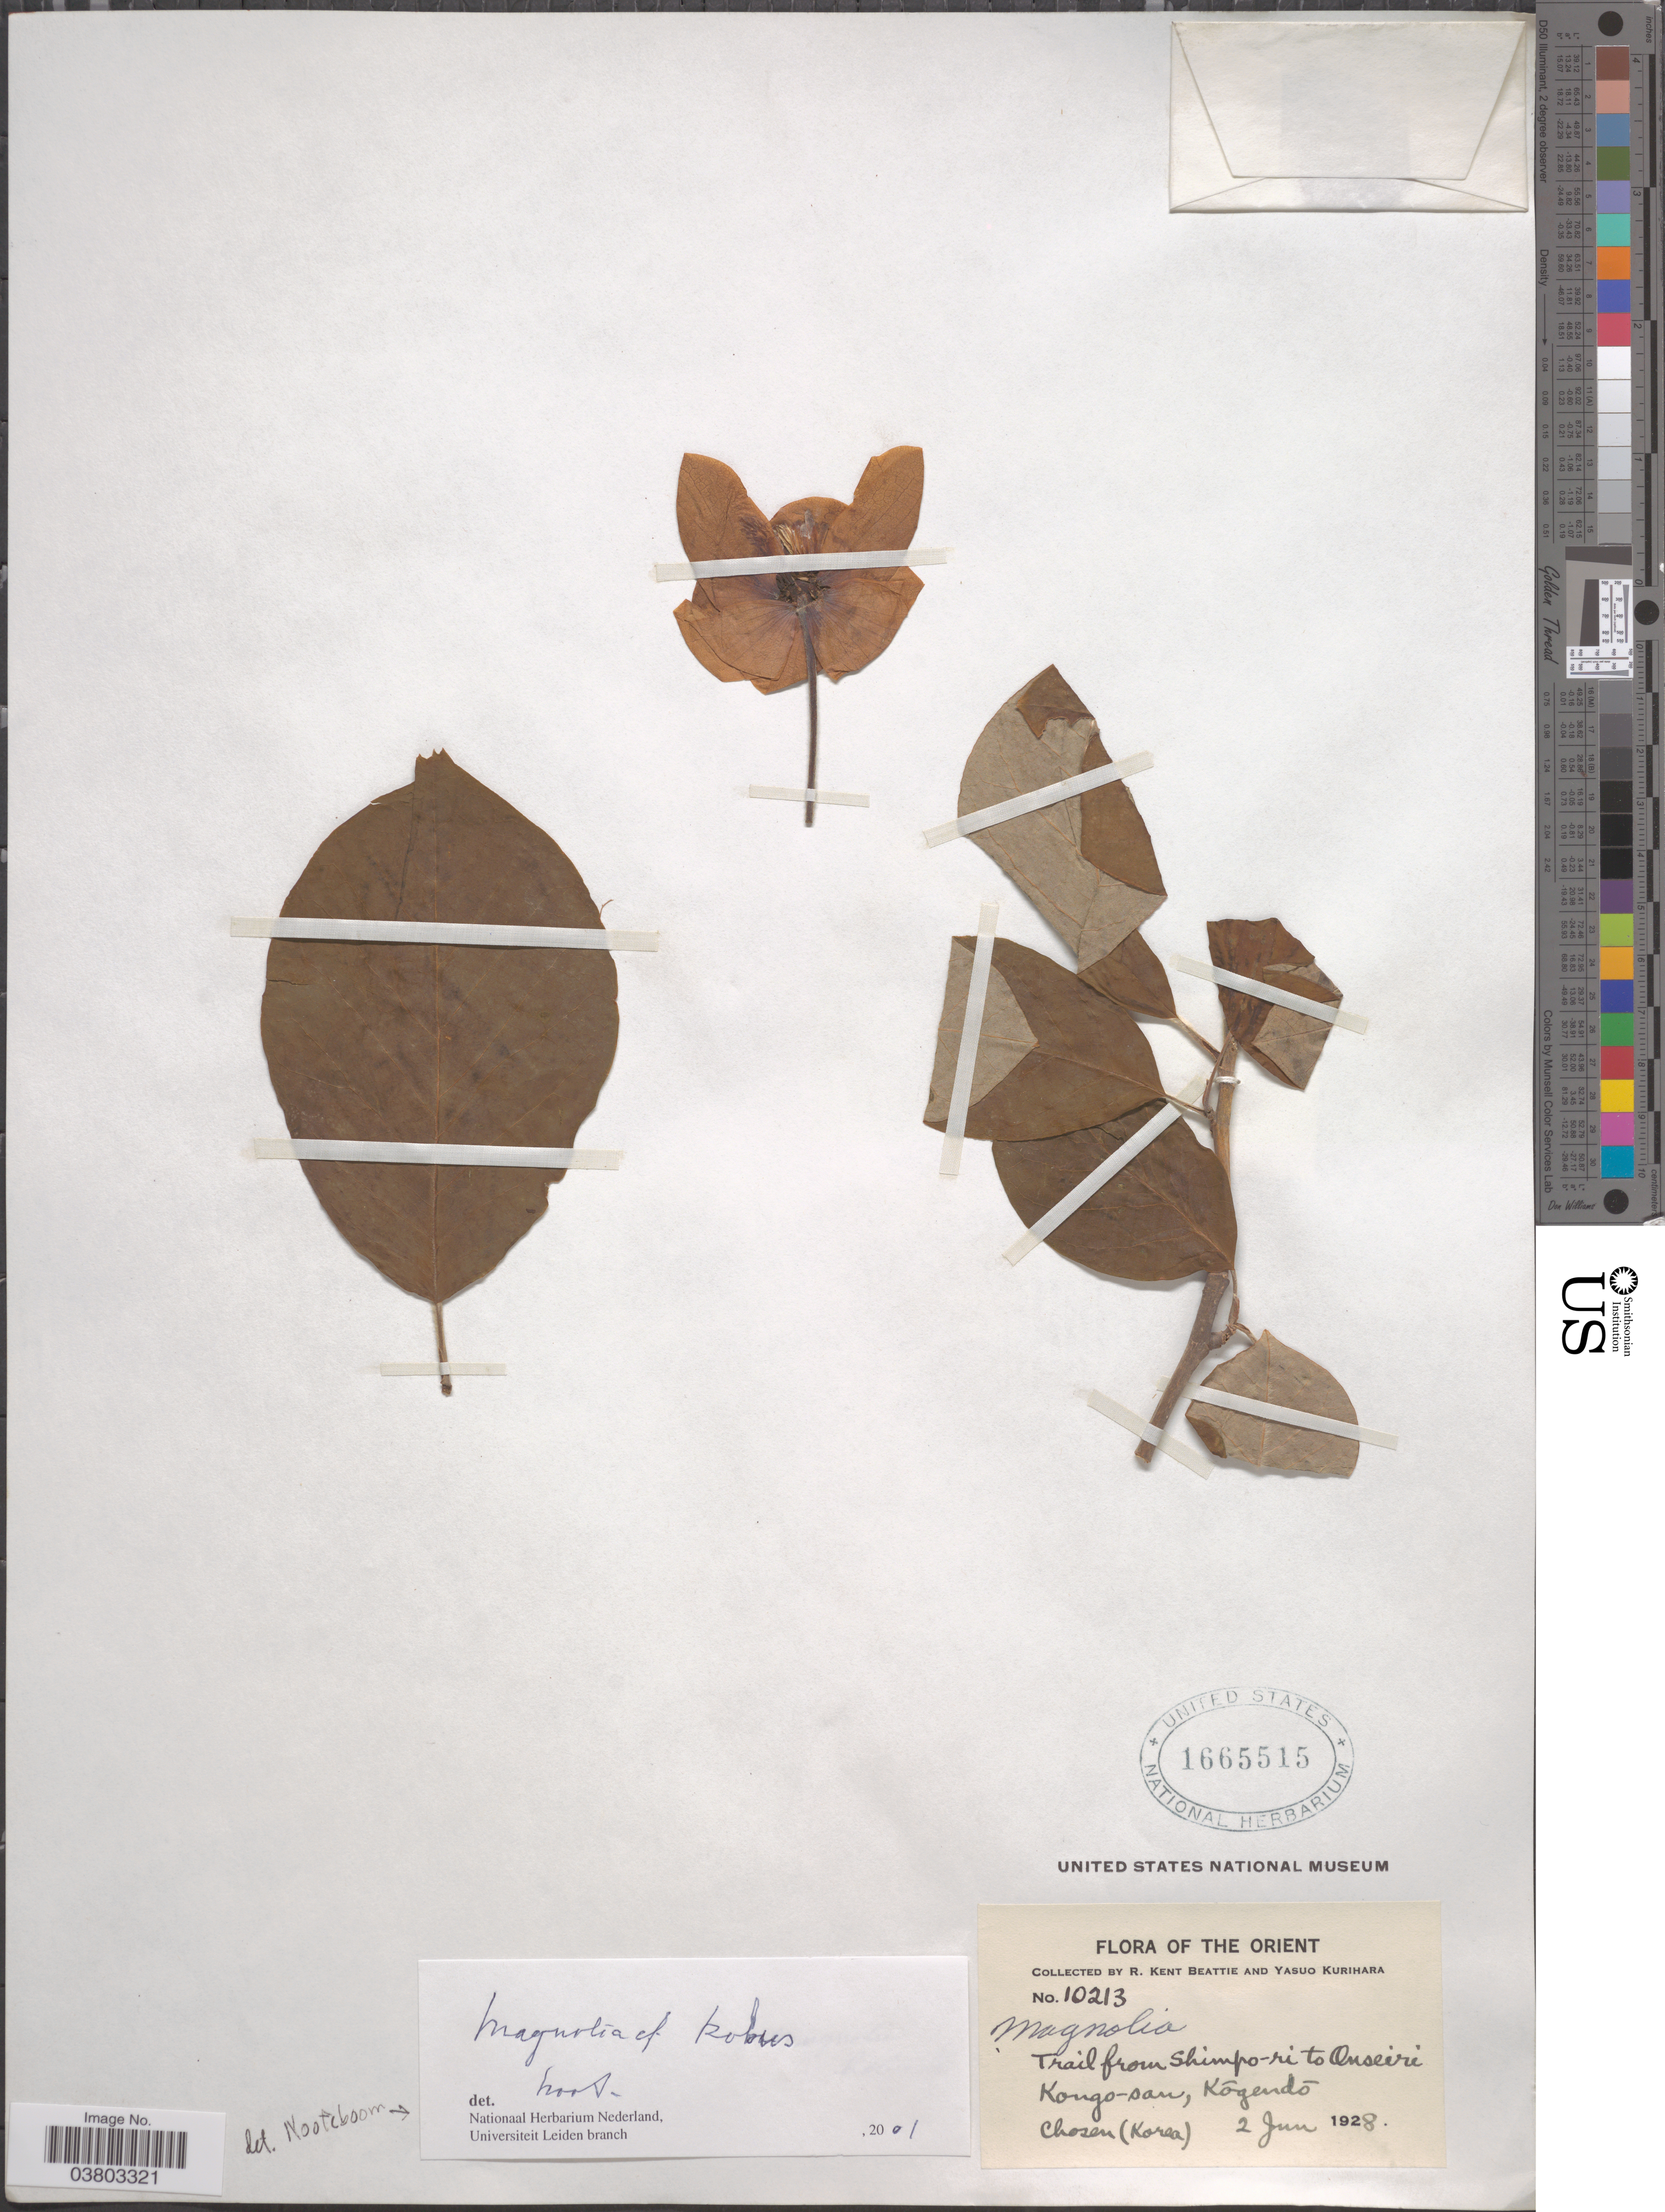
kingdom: Plantae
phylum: Tracheophyta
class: Magnoliopsida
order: Magnoliales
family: Magnoliaceae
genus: Magnolia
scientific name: Magnolia kobus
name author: DC.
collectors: R. K. Beattie & Y. Kurihara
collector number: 10213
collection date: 1928-06-02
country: North Korea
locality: The Orient. Trail from Shimpo-ri to Onseiri. Kongo-san Kōgendō. Chosen.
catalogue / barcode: US 1665515